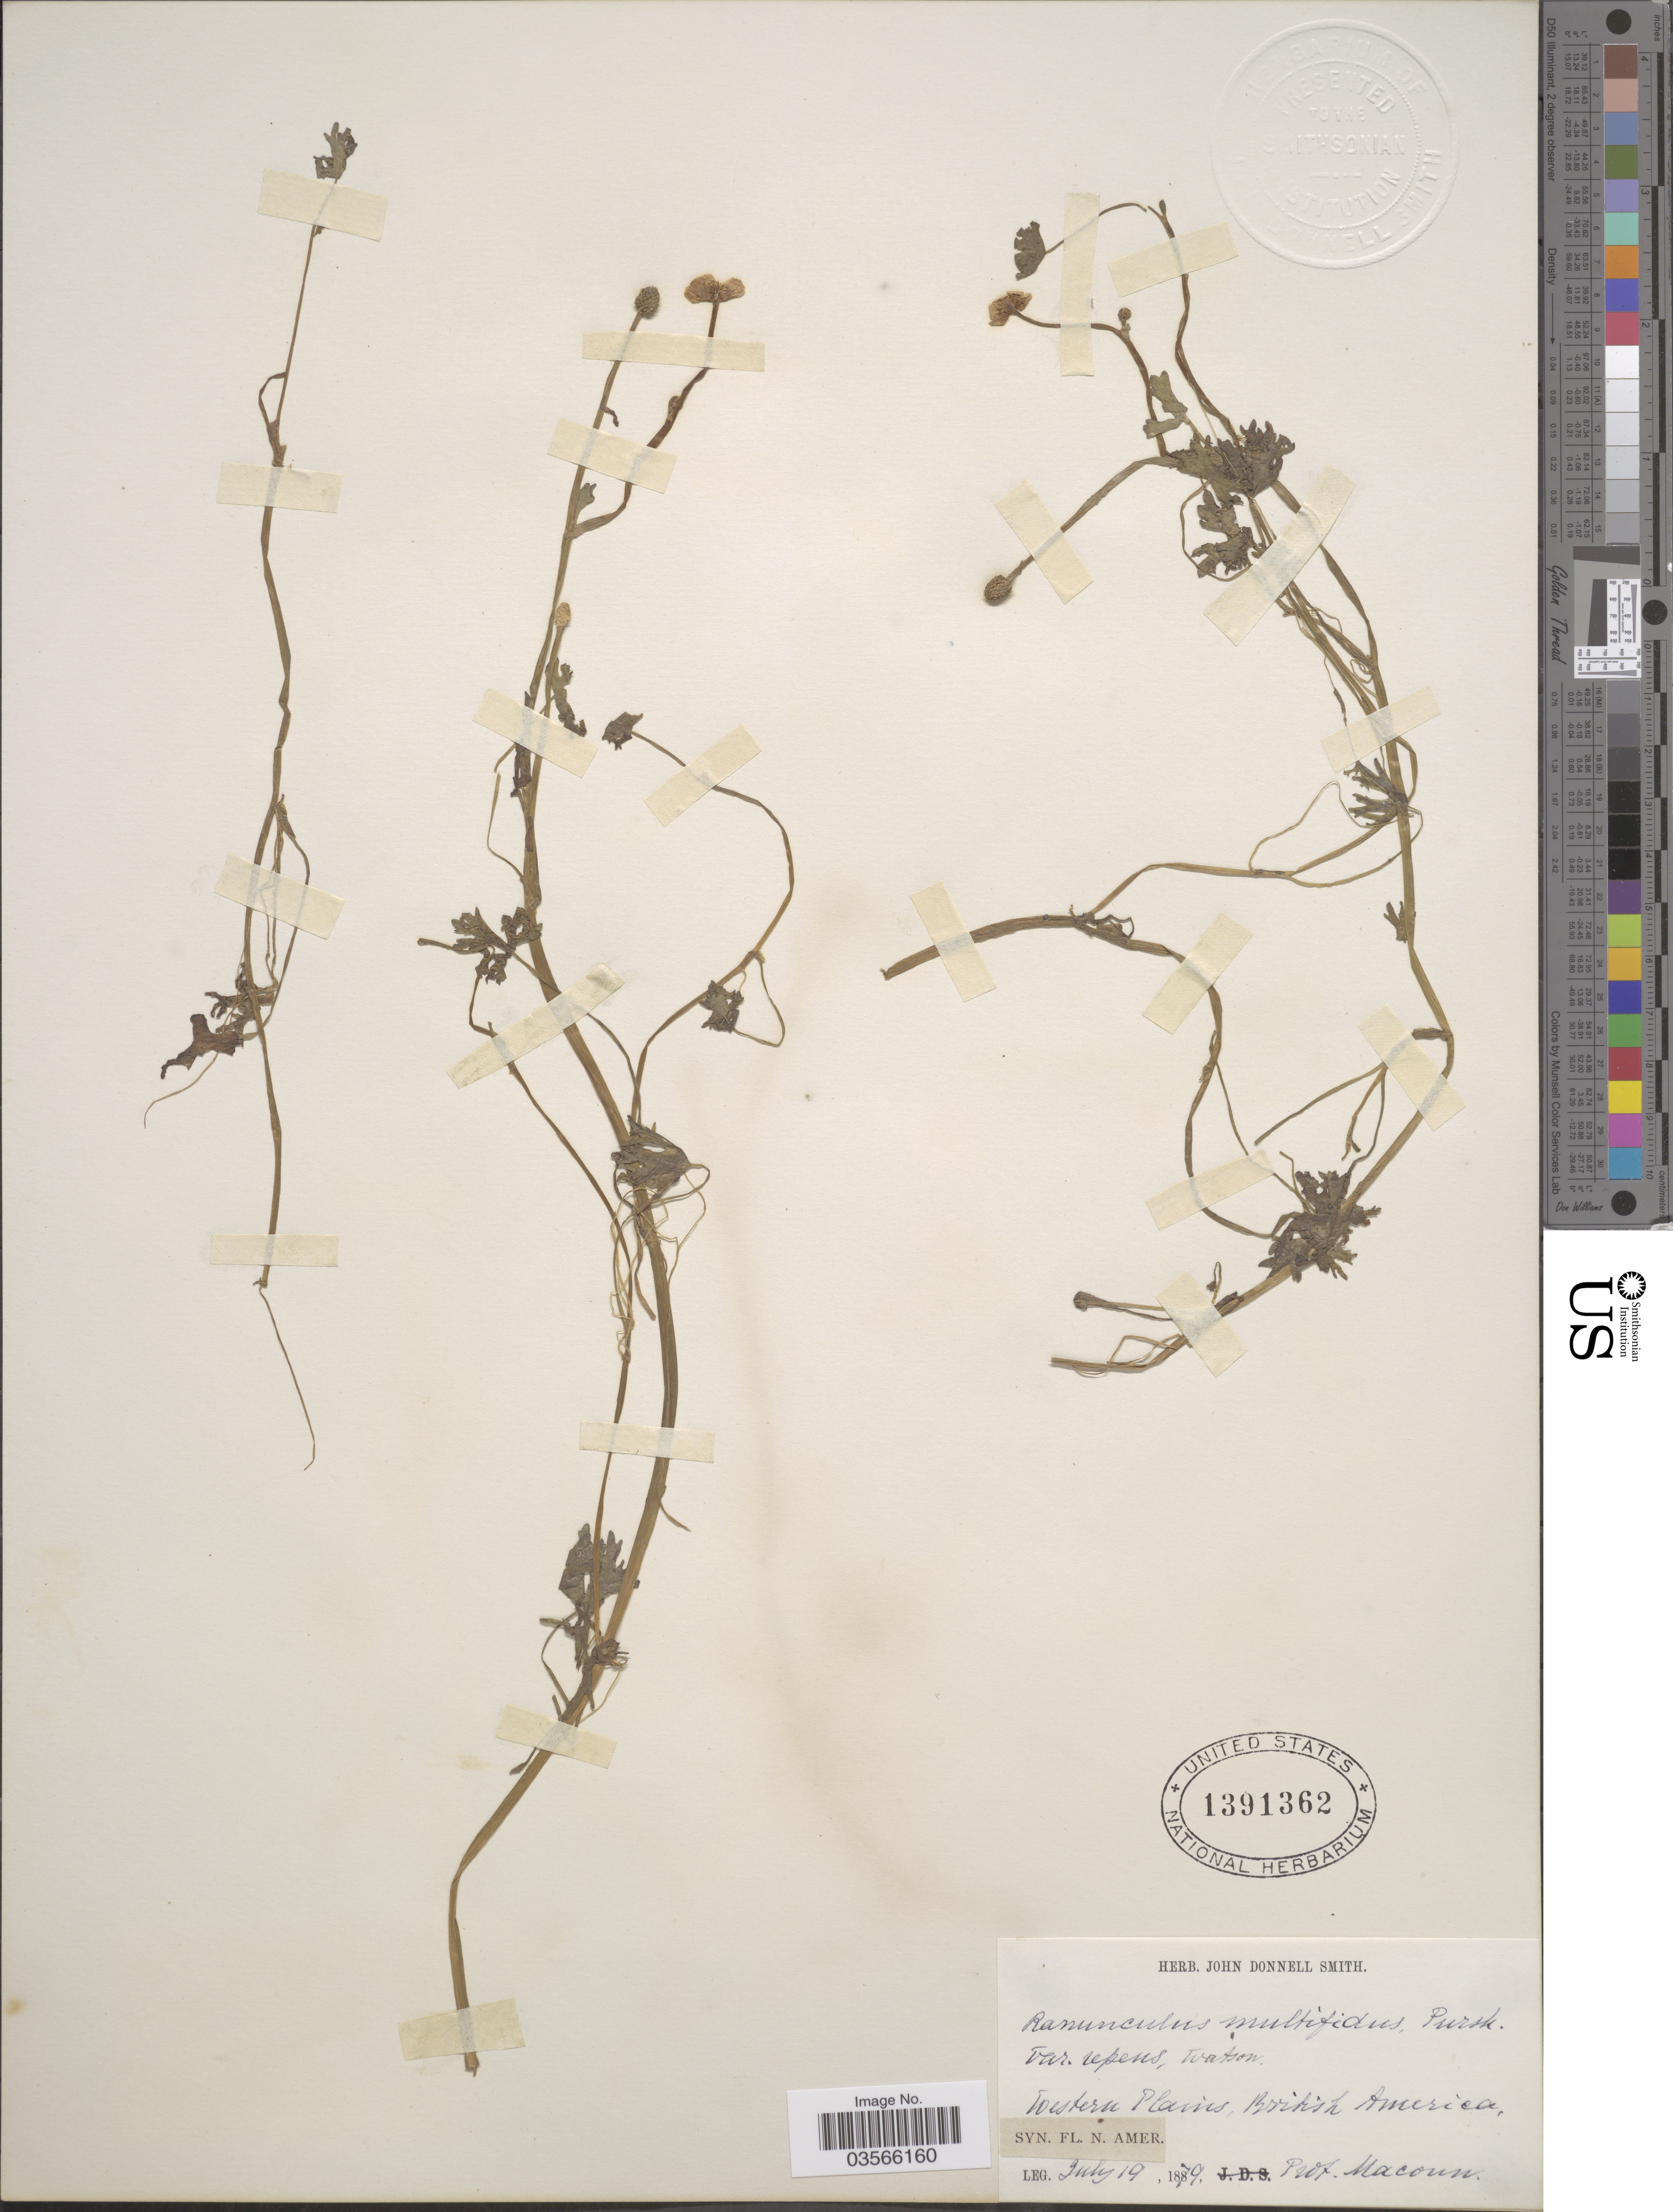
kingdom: Plantae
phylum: Tracheophyta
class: Magnoliopsida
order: Ranunculales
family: Ranunculaceae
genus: Ranunculus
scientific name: Ranunculus flabellaris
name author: Raf.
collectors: -- Macoun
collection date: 1879-07-19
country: Canada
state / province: Saskatchewan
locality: Western Plains, British America.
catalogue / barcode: US 1391362